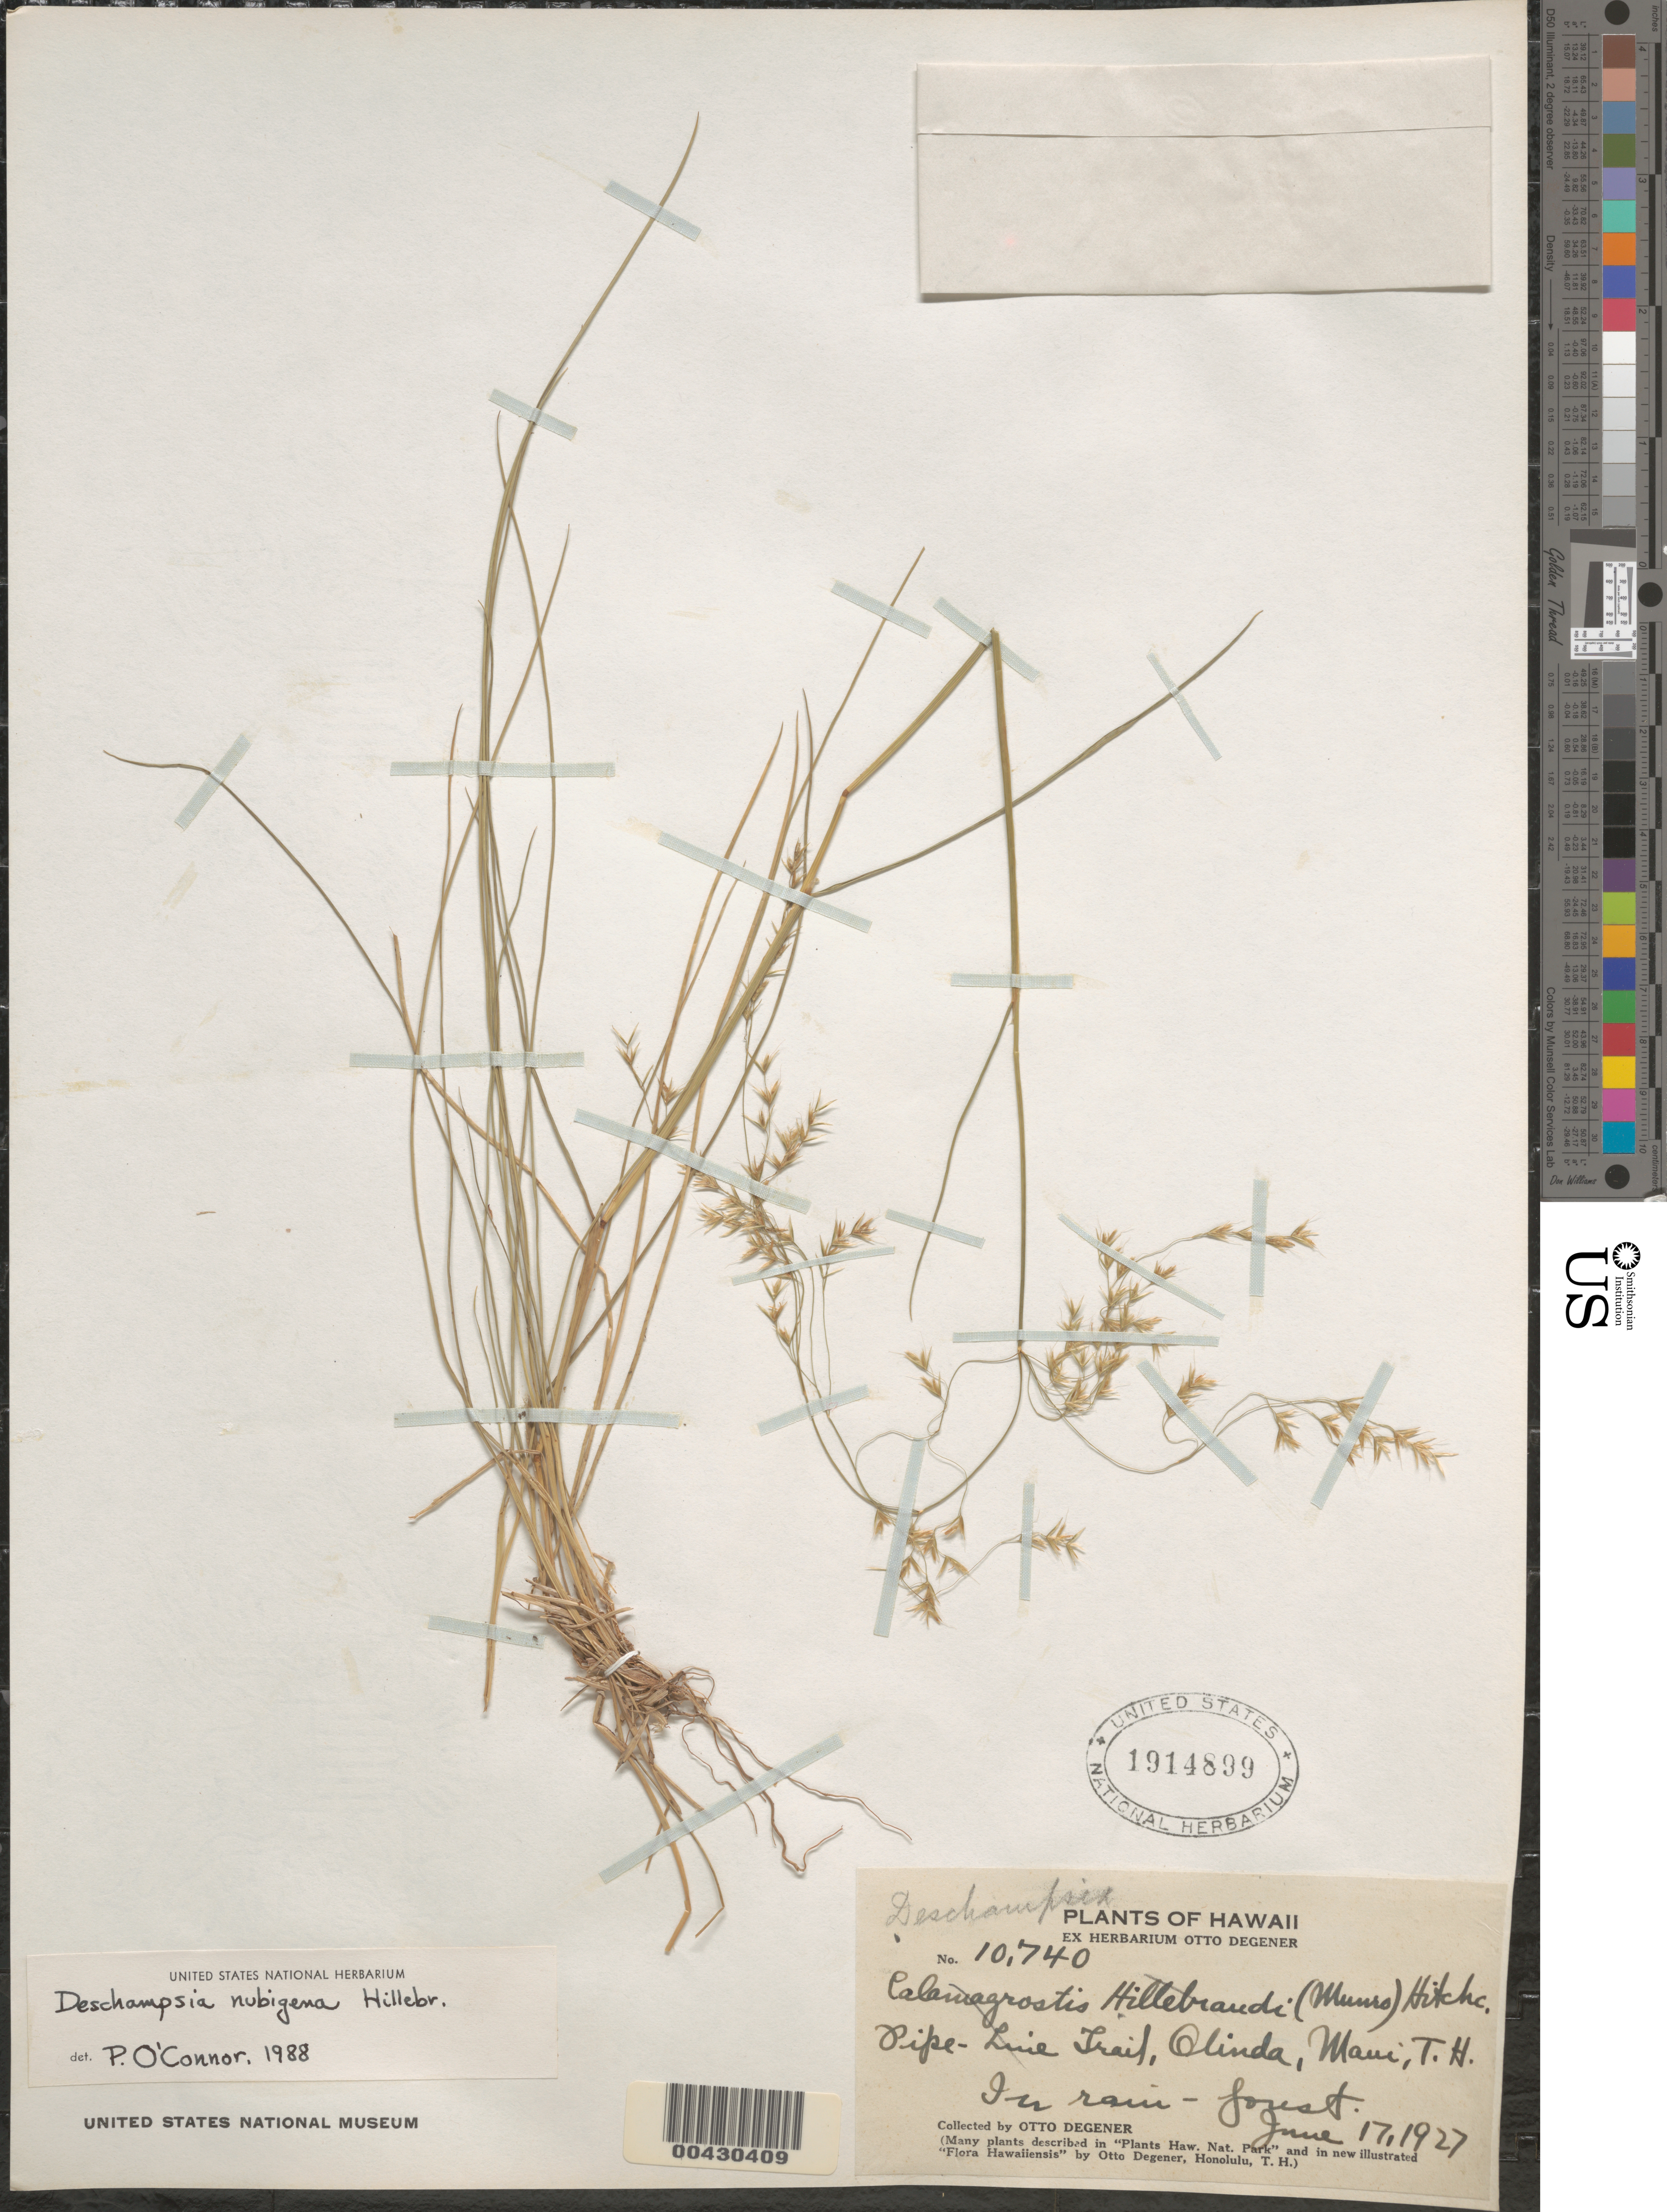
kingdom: Plantae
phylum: Tracheophyta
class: Liliopsida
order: Poales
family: Poaceae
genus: Deschampsia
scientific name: Deschampsia nubigena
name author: Hillebr.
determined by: O'Connor, P.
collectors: O. Degener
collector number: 10740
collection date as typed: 17 Jun 1927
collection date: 1927-06-17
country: United States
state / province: Hawaii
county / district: Maui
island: Maui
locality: Pipe-Line Trail, Olinda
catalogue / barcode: US 1914899